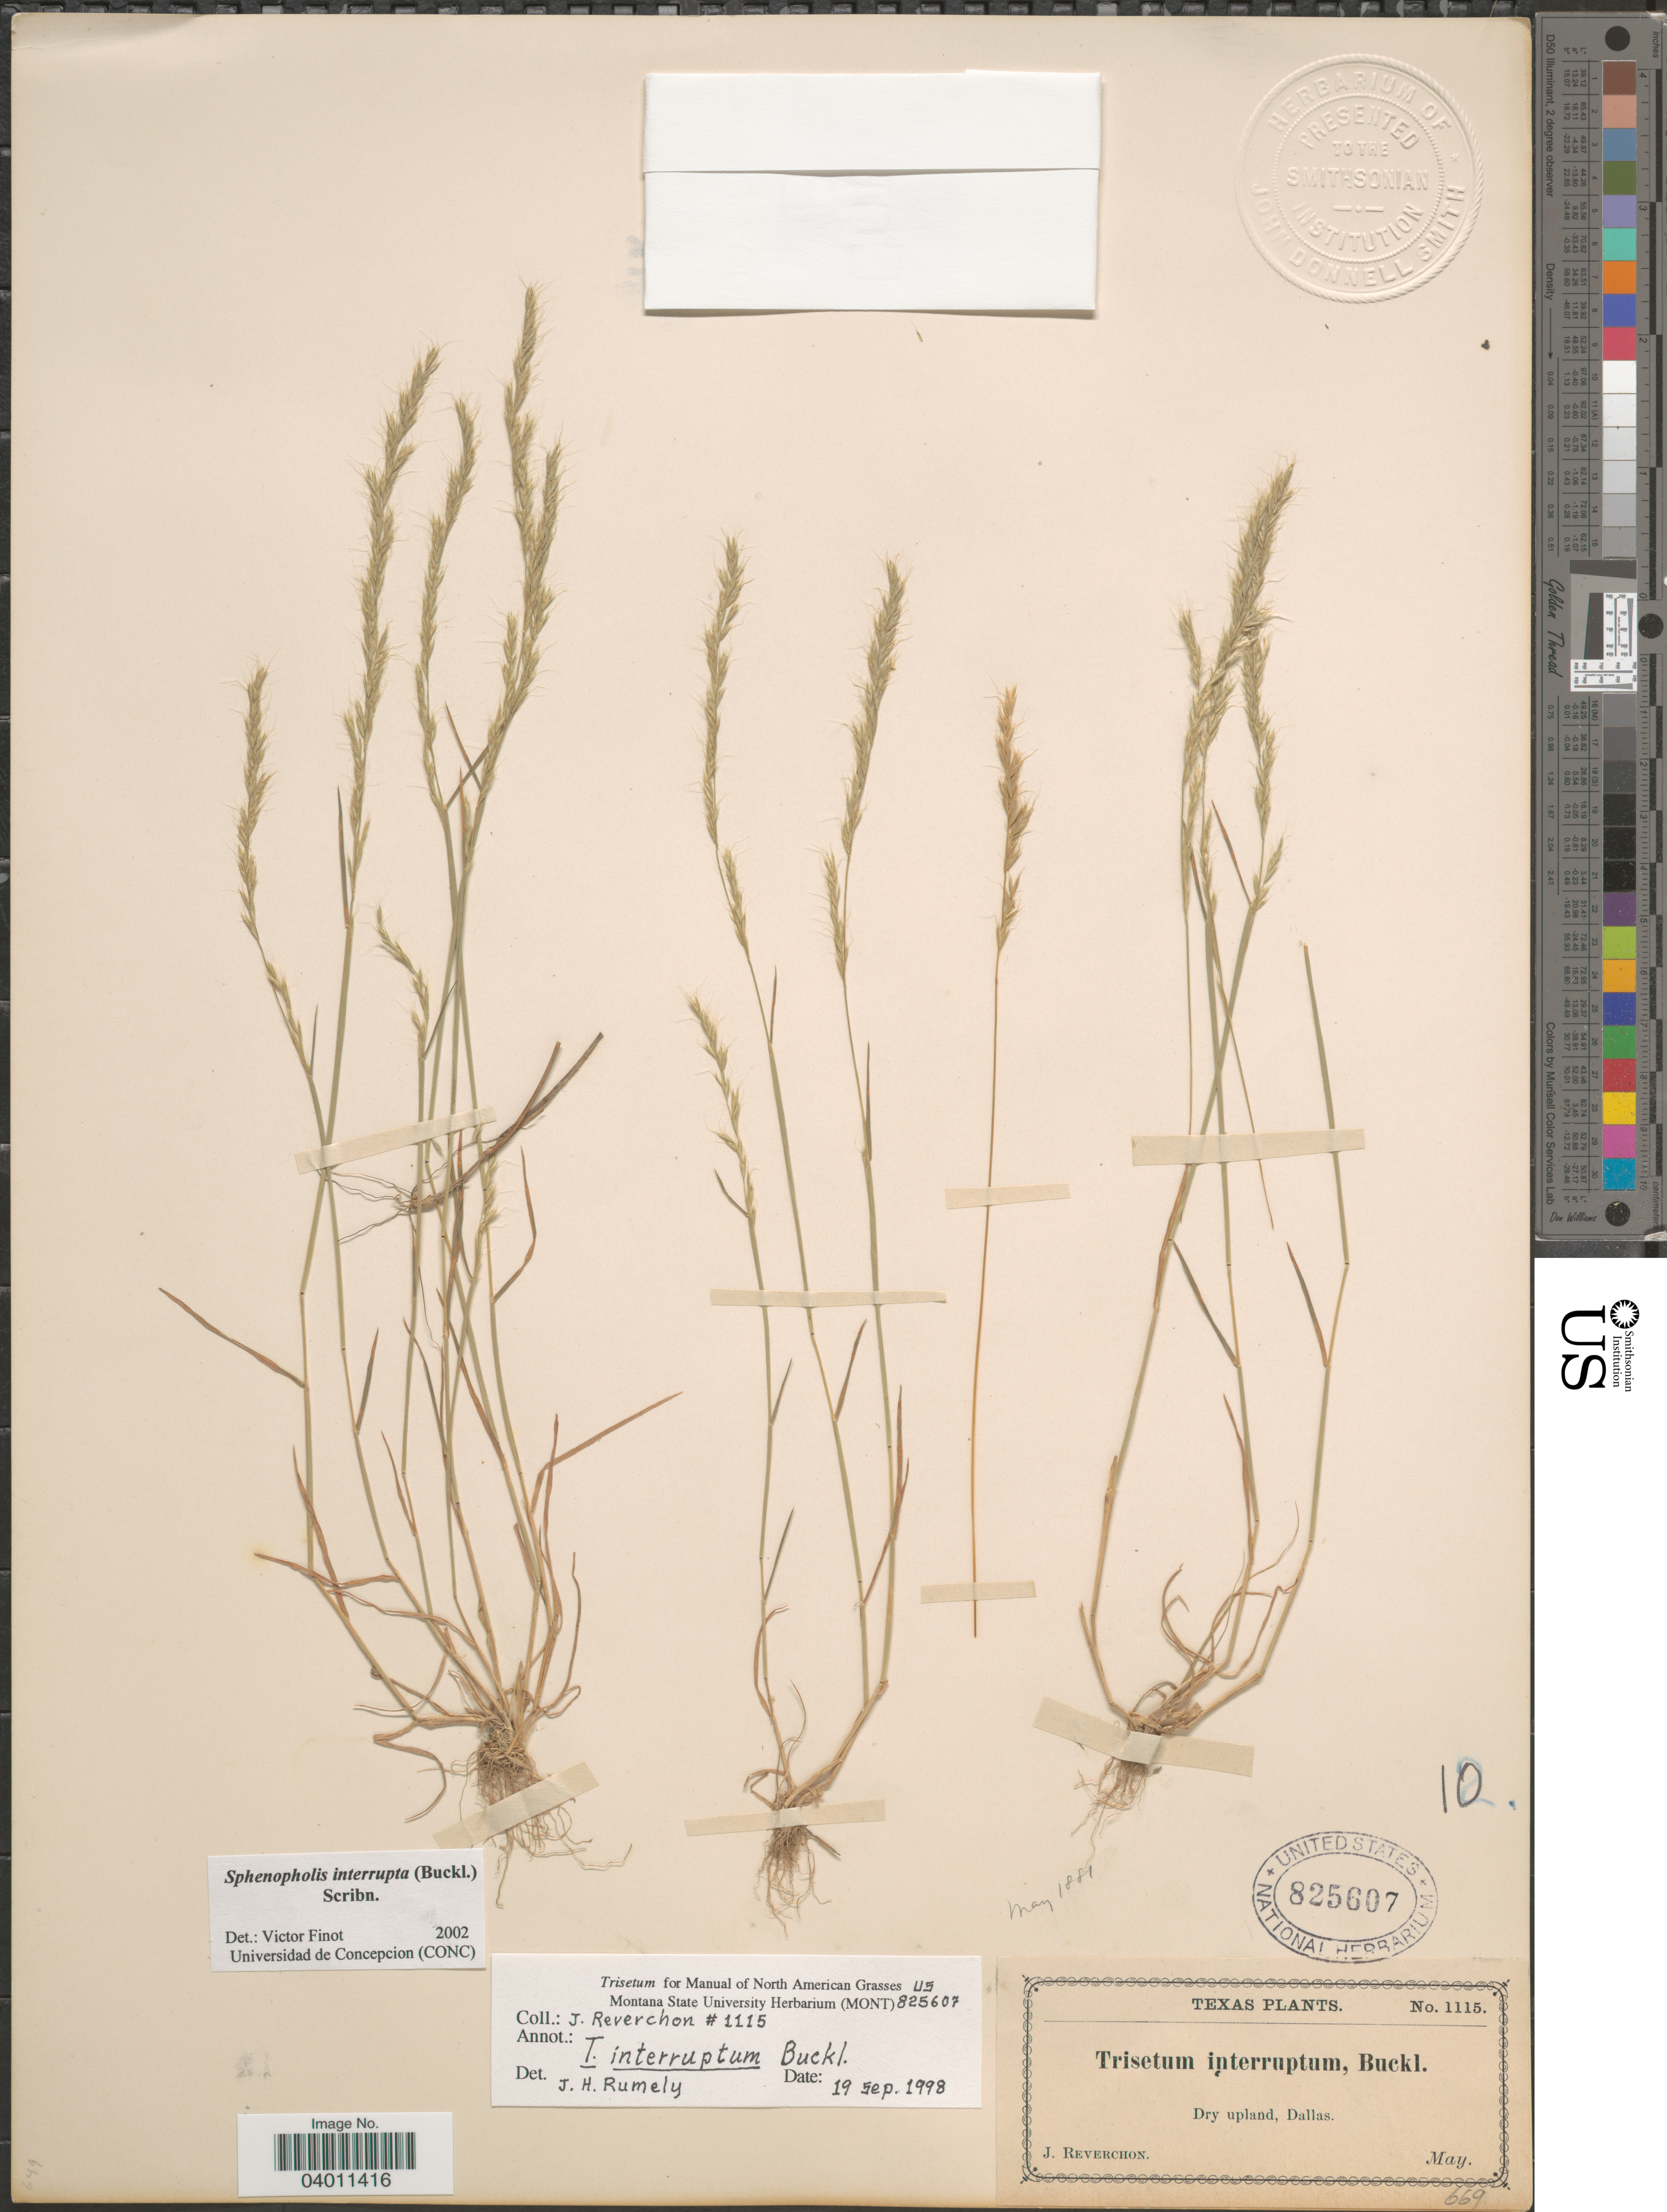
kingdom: Plantae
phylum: Tracheophyta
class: Liliopsida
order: Poales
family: Poaceae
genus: Sphenopholis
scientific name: Sphenopholis interrupta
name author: (Buckley) Scribn.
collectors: J. Reverchon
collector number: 1115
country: United States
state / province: Texas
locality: Dry upland, Dallas.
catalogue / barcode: US 825607